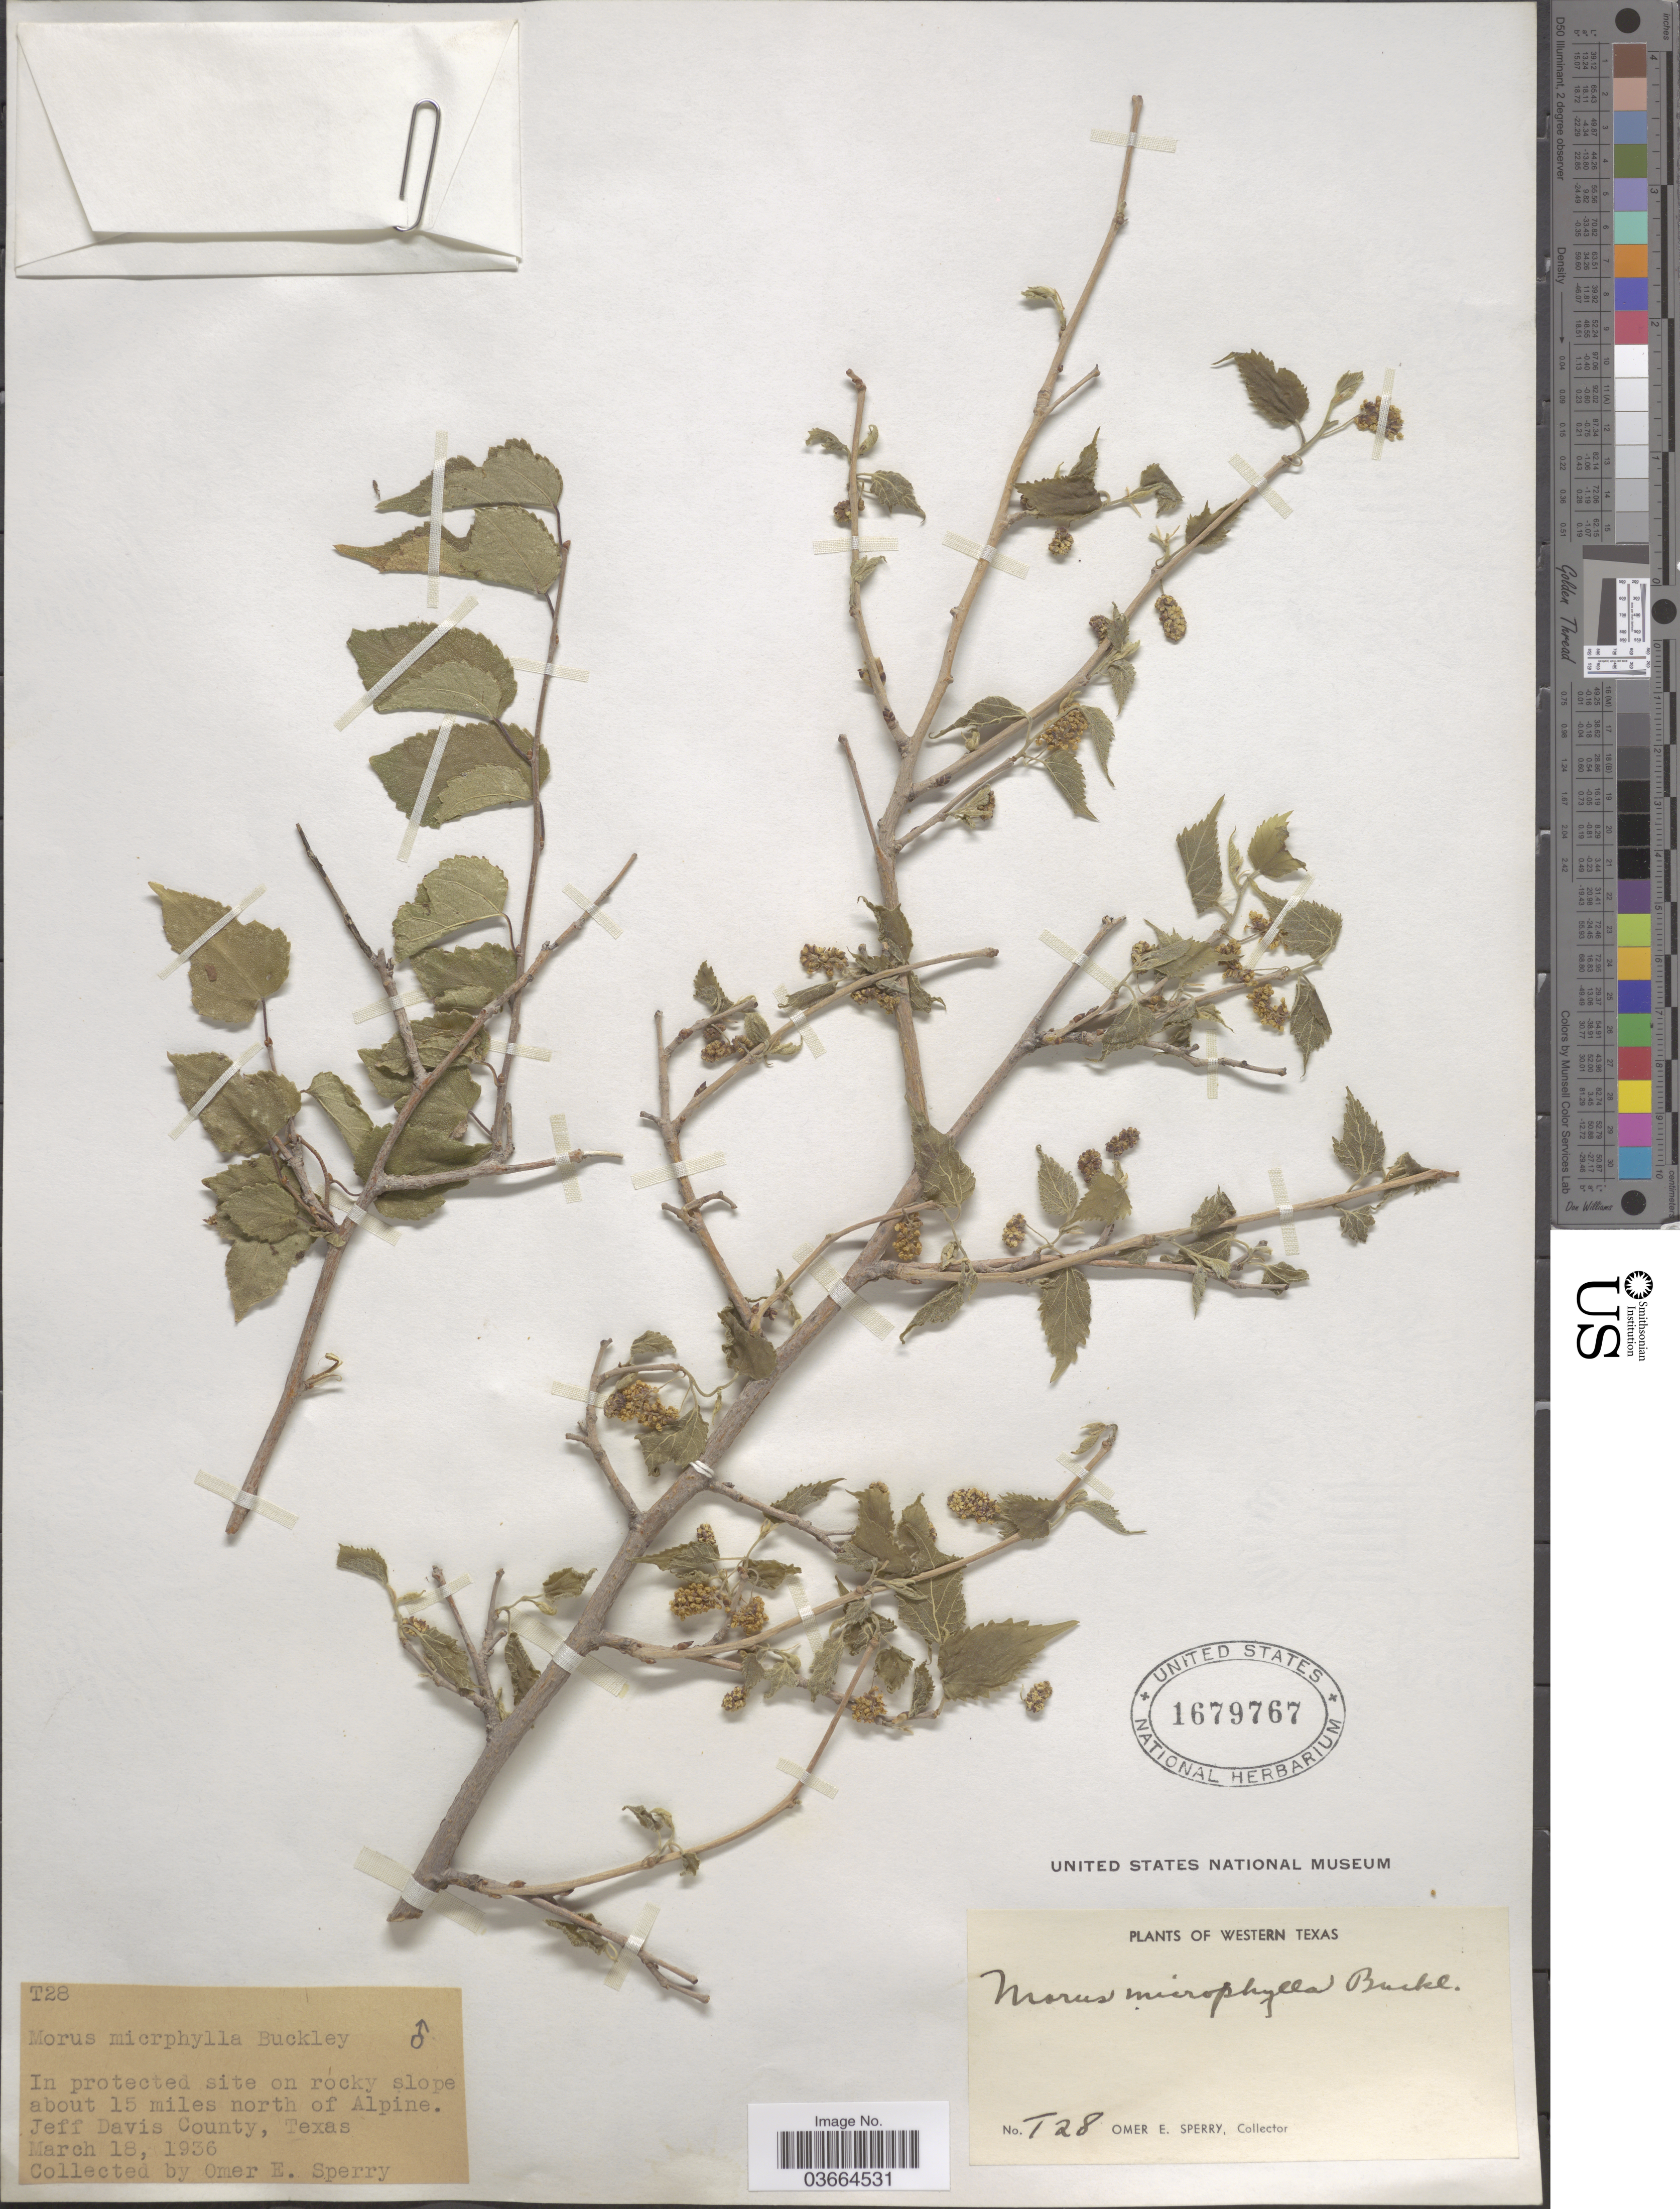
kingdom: Plantae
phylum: Tracheophyta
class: Magnoliopsida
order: Rosales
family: Moraceae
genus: Morus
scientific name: Morus microphylla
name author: Buckley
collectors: O. E. Sperry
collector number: T28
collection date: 1936-03-18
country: United States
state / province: Texas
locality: Western Texas. In protected site on rocky slope about 15 miles north of Alpine. Jeff Davis County.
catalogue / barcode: US 1679767